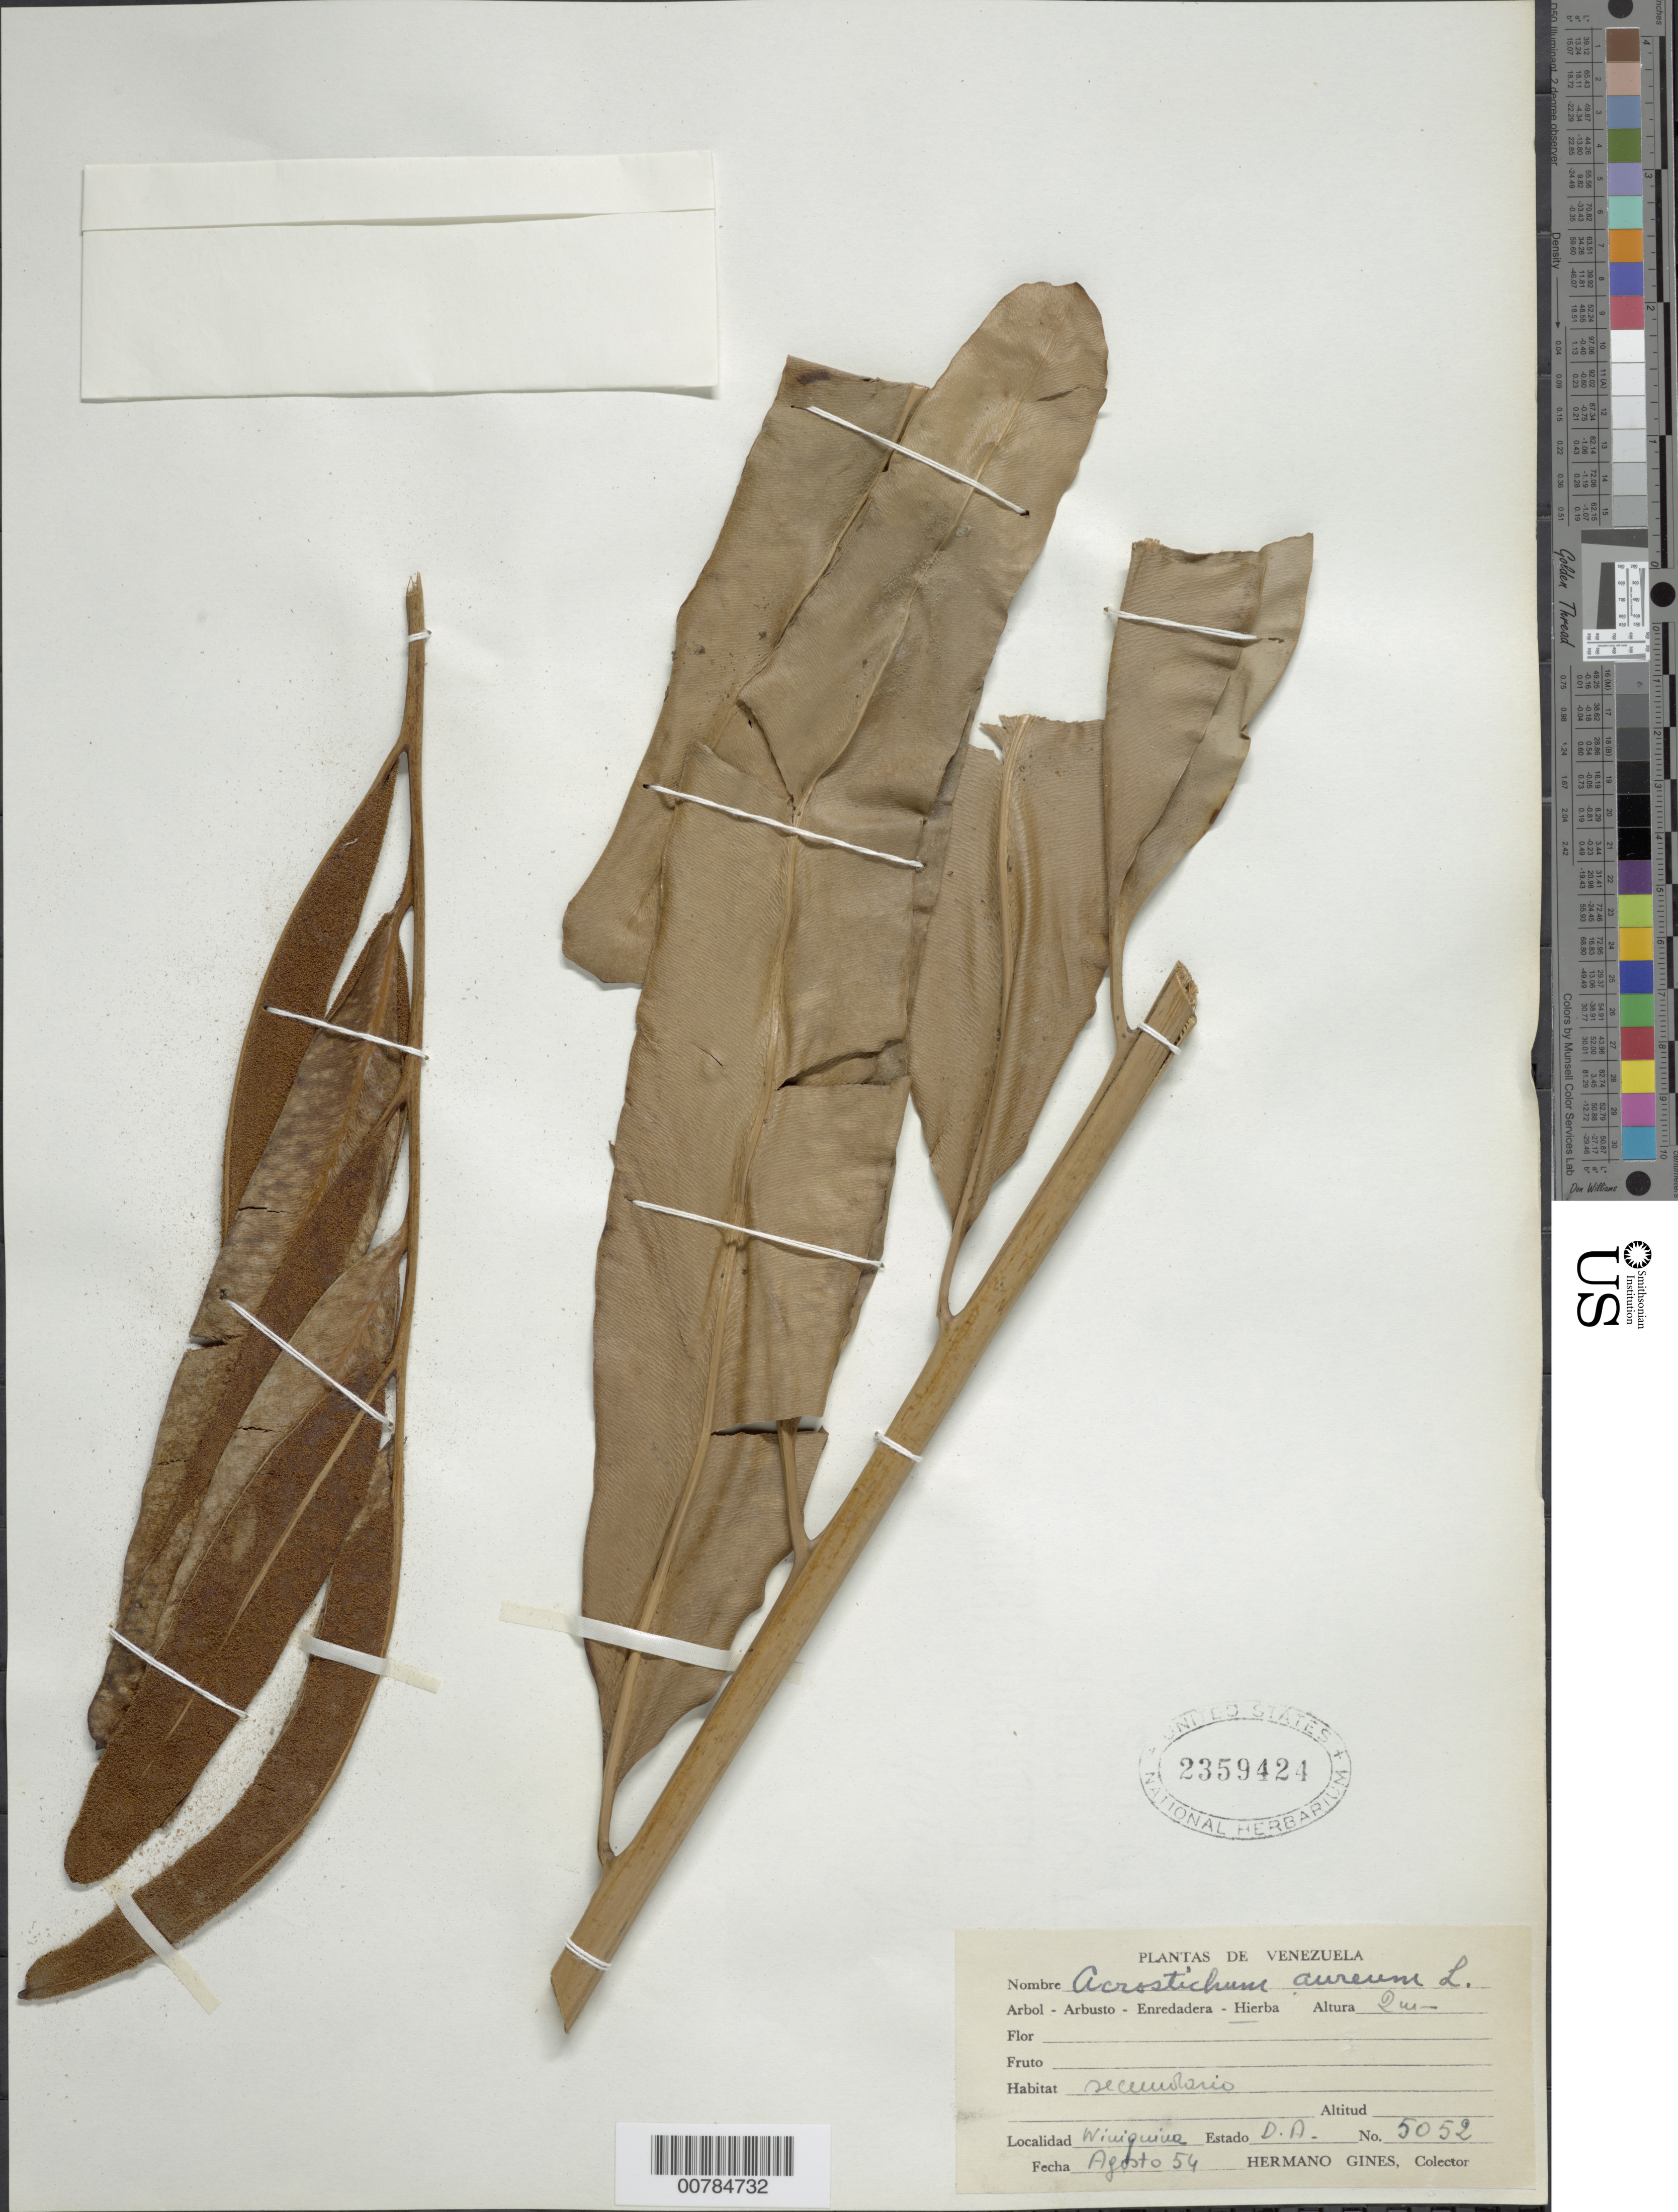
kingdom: Plantae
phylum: Tracheophyta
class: Polypodiopsida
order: Polypodiales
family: Pteridaceae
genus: Acrostichum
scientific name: Acrostichum aureum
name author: L.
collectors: H. Gines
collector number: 5052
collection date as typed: Aug-54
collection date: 1954-08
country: Venezuela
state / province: Delta Amacuro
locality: C. Wiuiquina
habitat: Secundario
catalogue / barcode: US 2359424